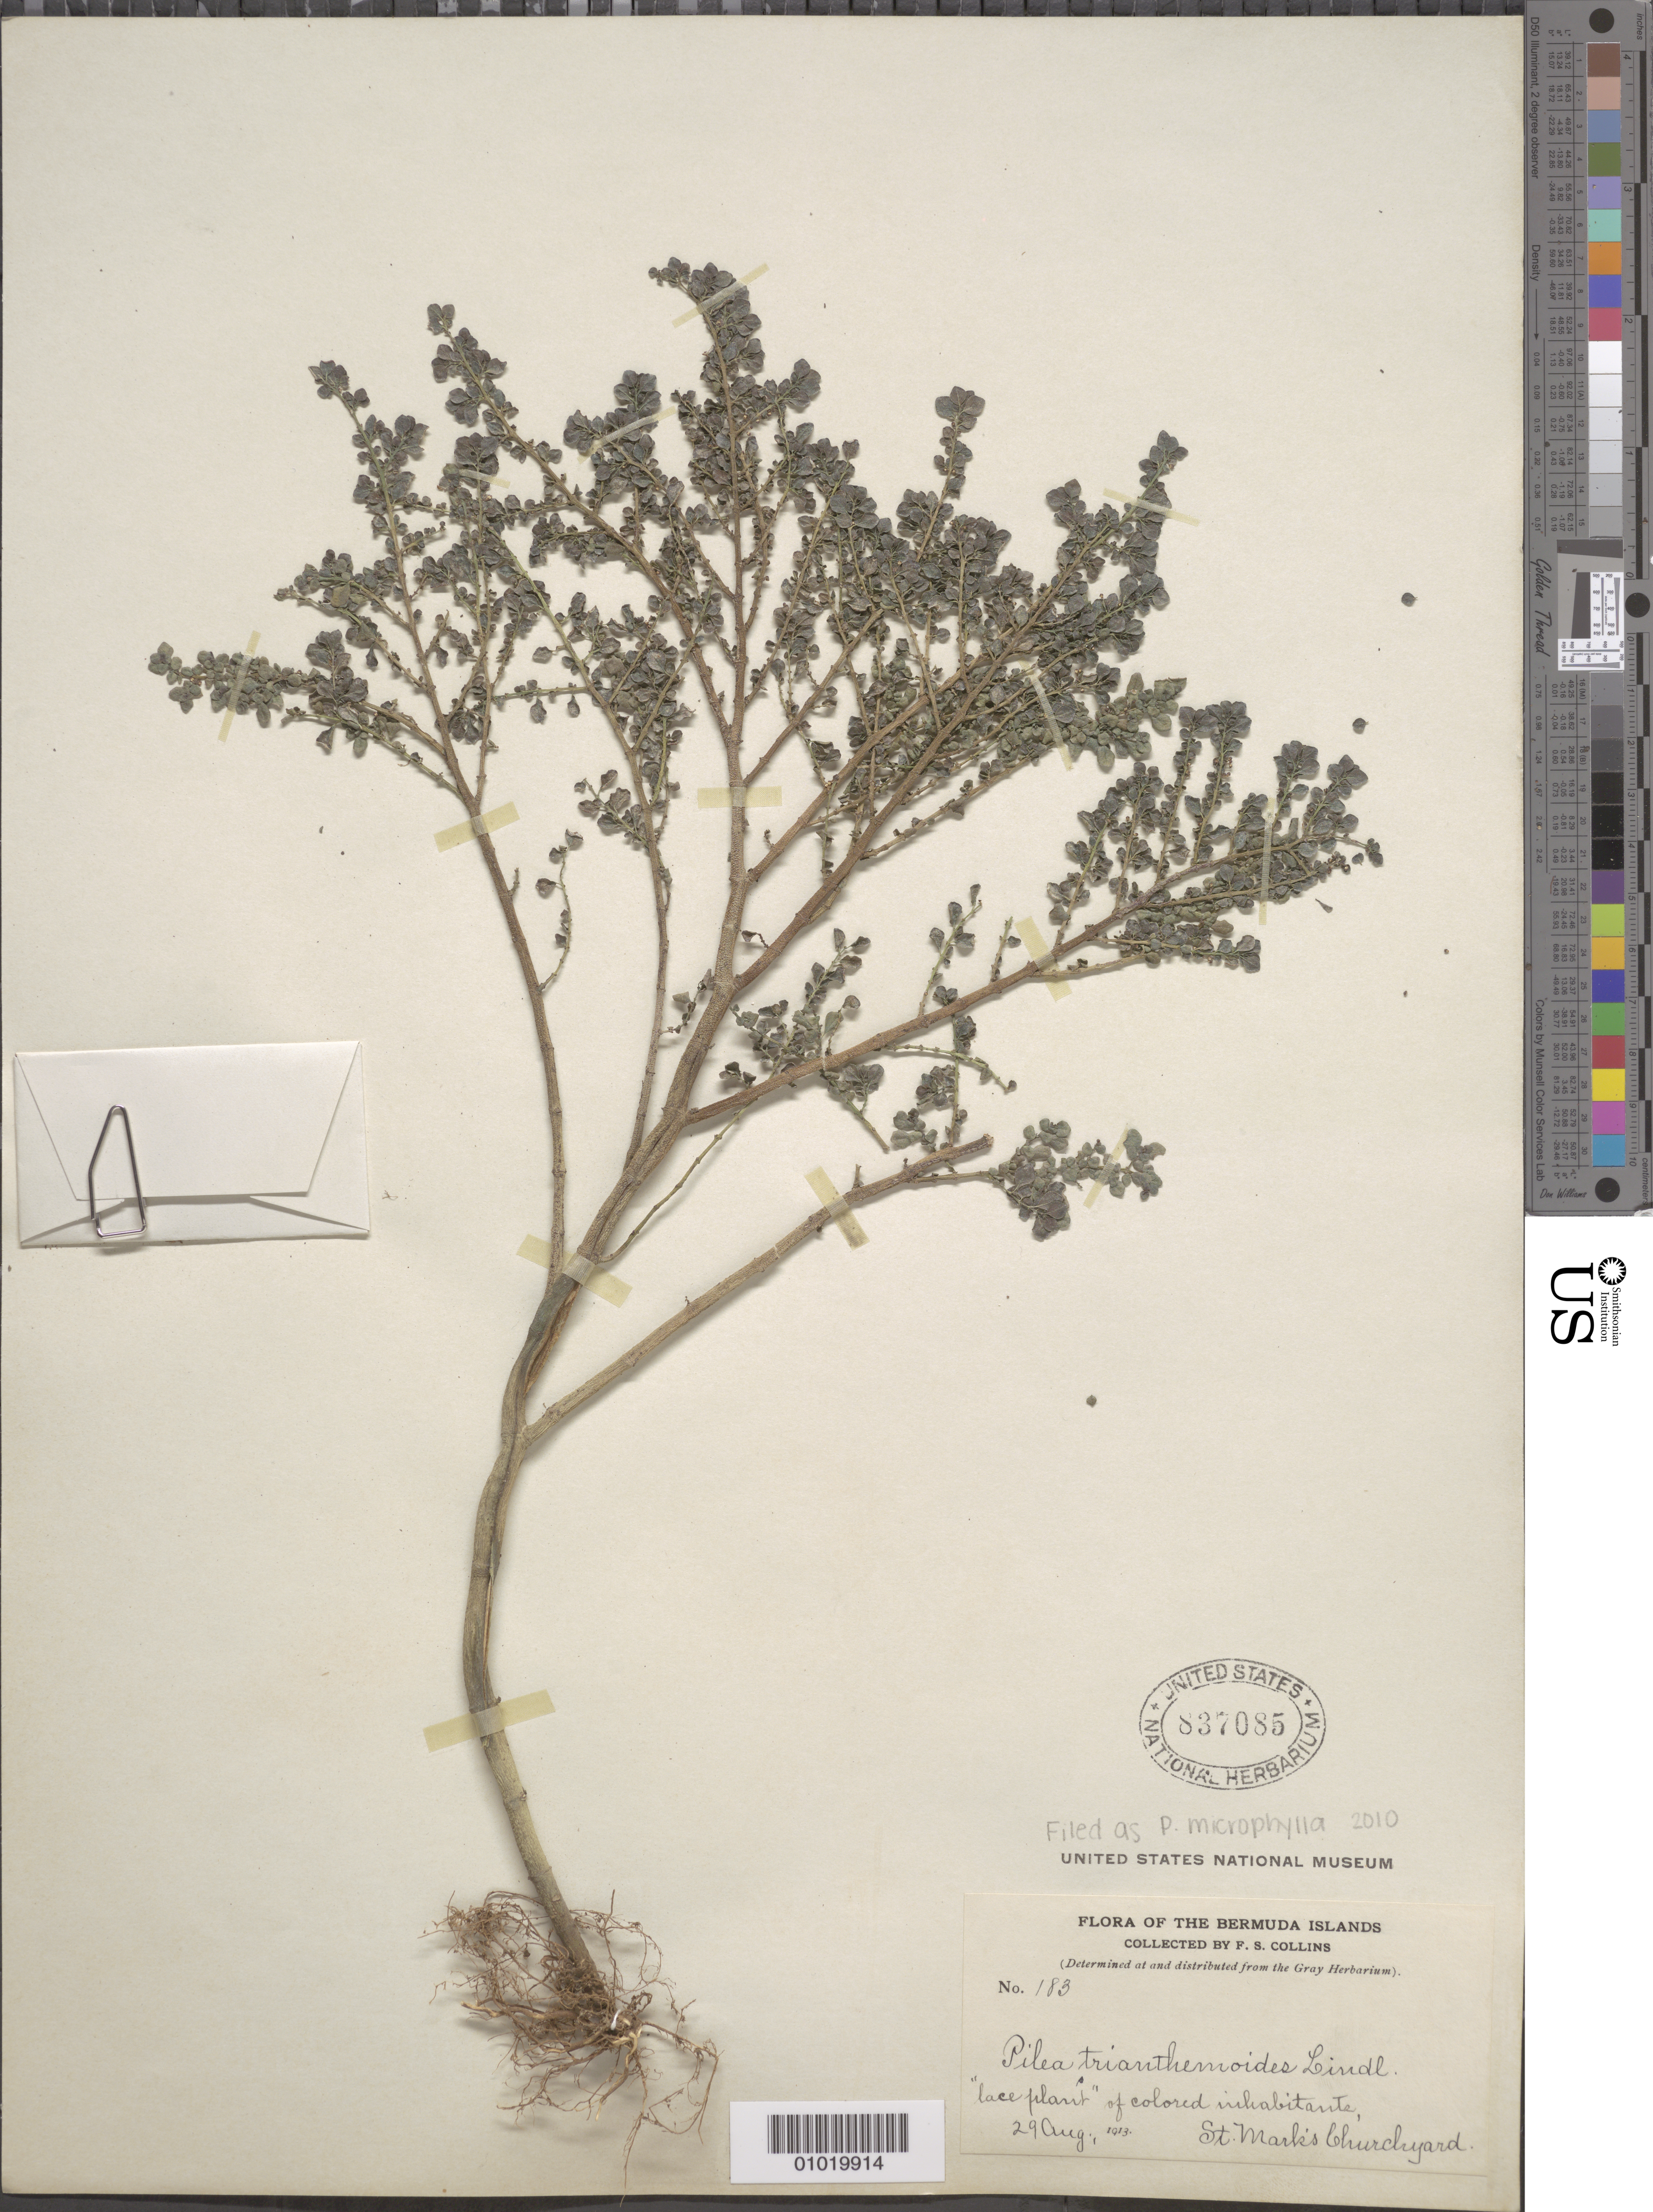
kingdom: Plantae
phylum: Tracheophyta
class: Magnoliopsida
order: Rosales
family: Urticaceae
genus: Pilea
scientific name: Pilea microphylla var. microphylla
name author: (L.) Liebm.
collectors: F. Collins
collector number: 183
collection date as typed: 29 Aug 1913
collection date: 1913-08-29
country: Bermuda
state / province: St. Marks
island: Bermuda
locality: St. Mark's Churchyard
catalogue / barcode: US 837085